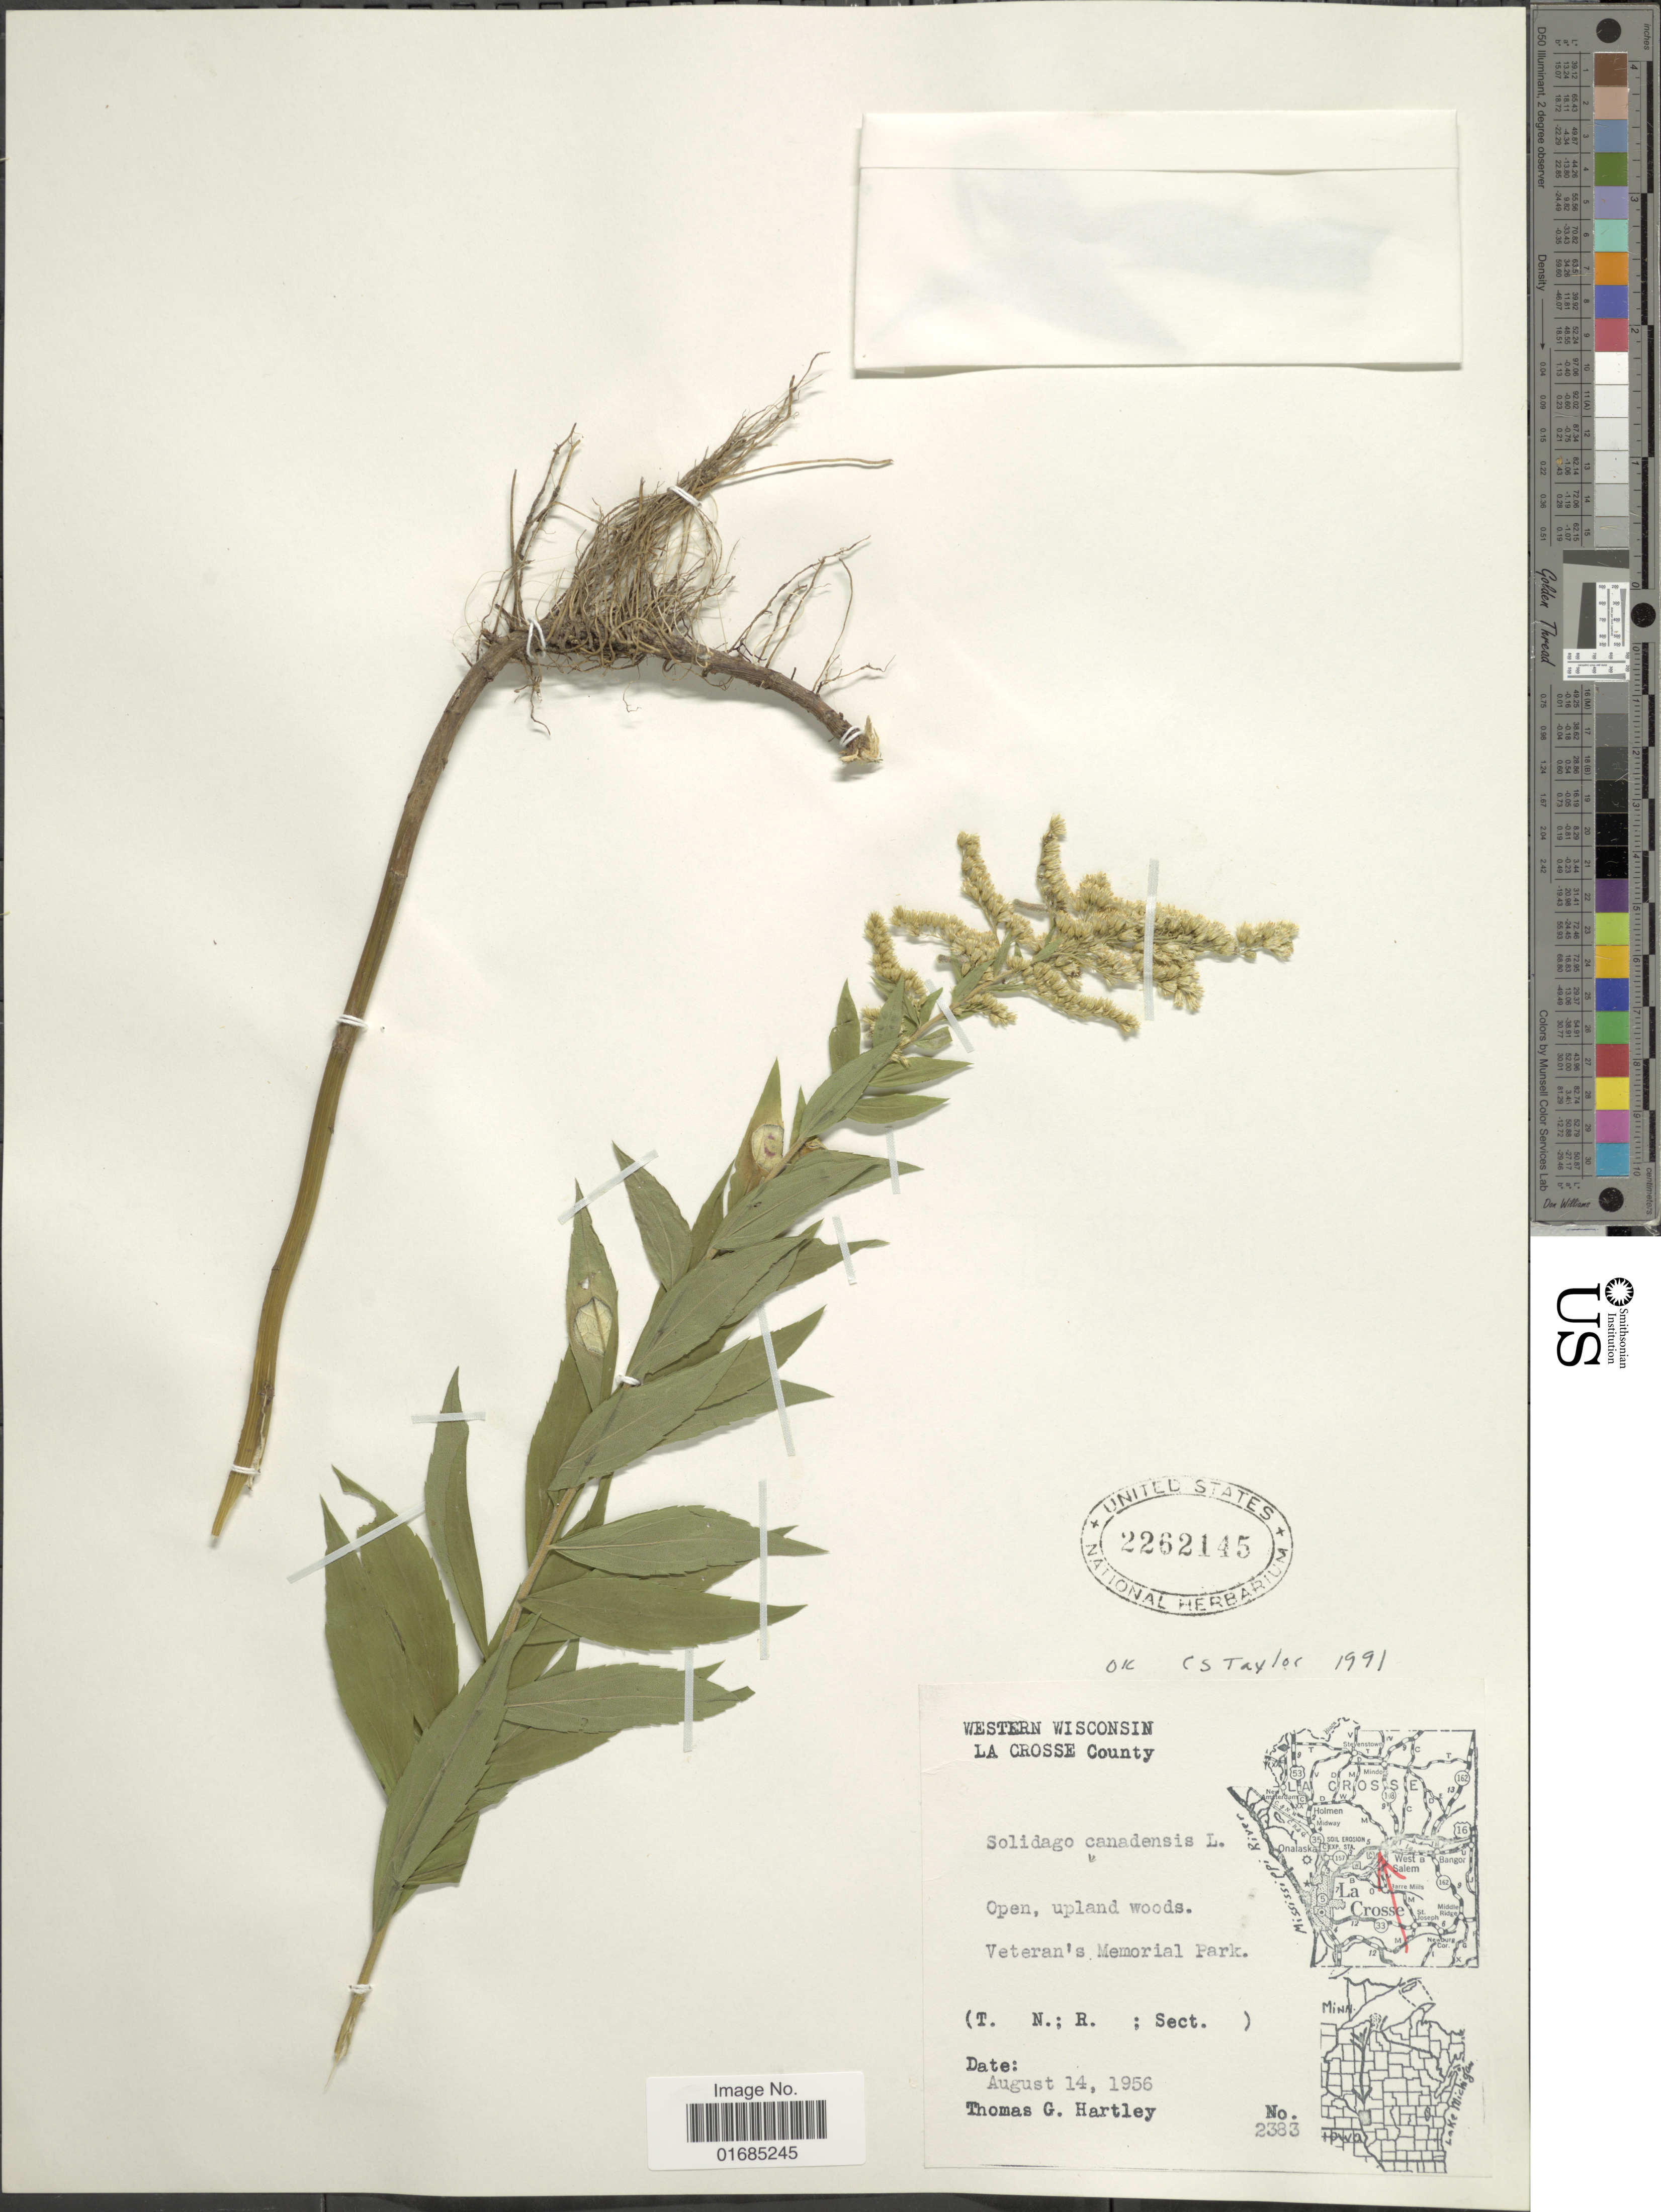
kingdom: Plantae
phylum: Tracheophyta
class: Magnoliopsida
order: Asterales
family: Asteraceae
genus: Solidago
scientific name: Solidago canadensis var. canadensis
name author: L.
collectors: T. G. Hartley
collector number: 2383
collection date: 1956-08-14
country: United States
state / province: Wisconsin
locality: Western Wisconsin, La Crosse County. Veteran's Memorial Park.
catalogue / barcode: US 2262145